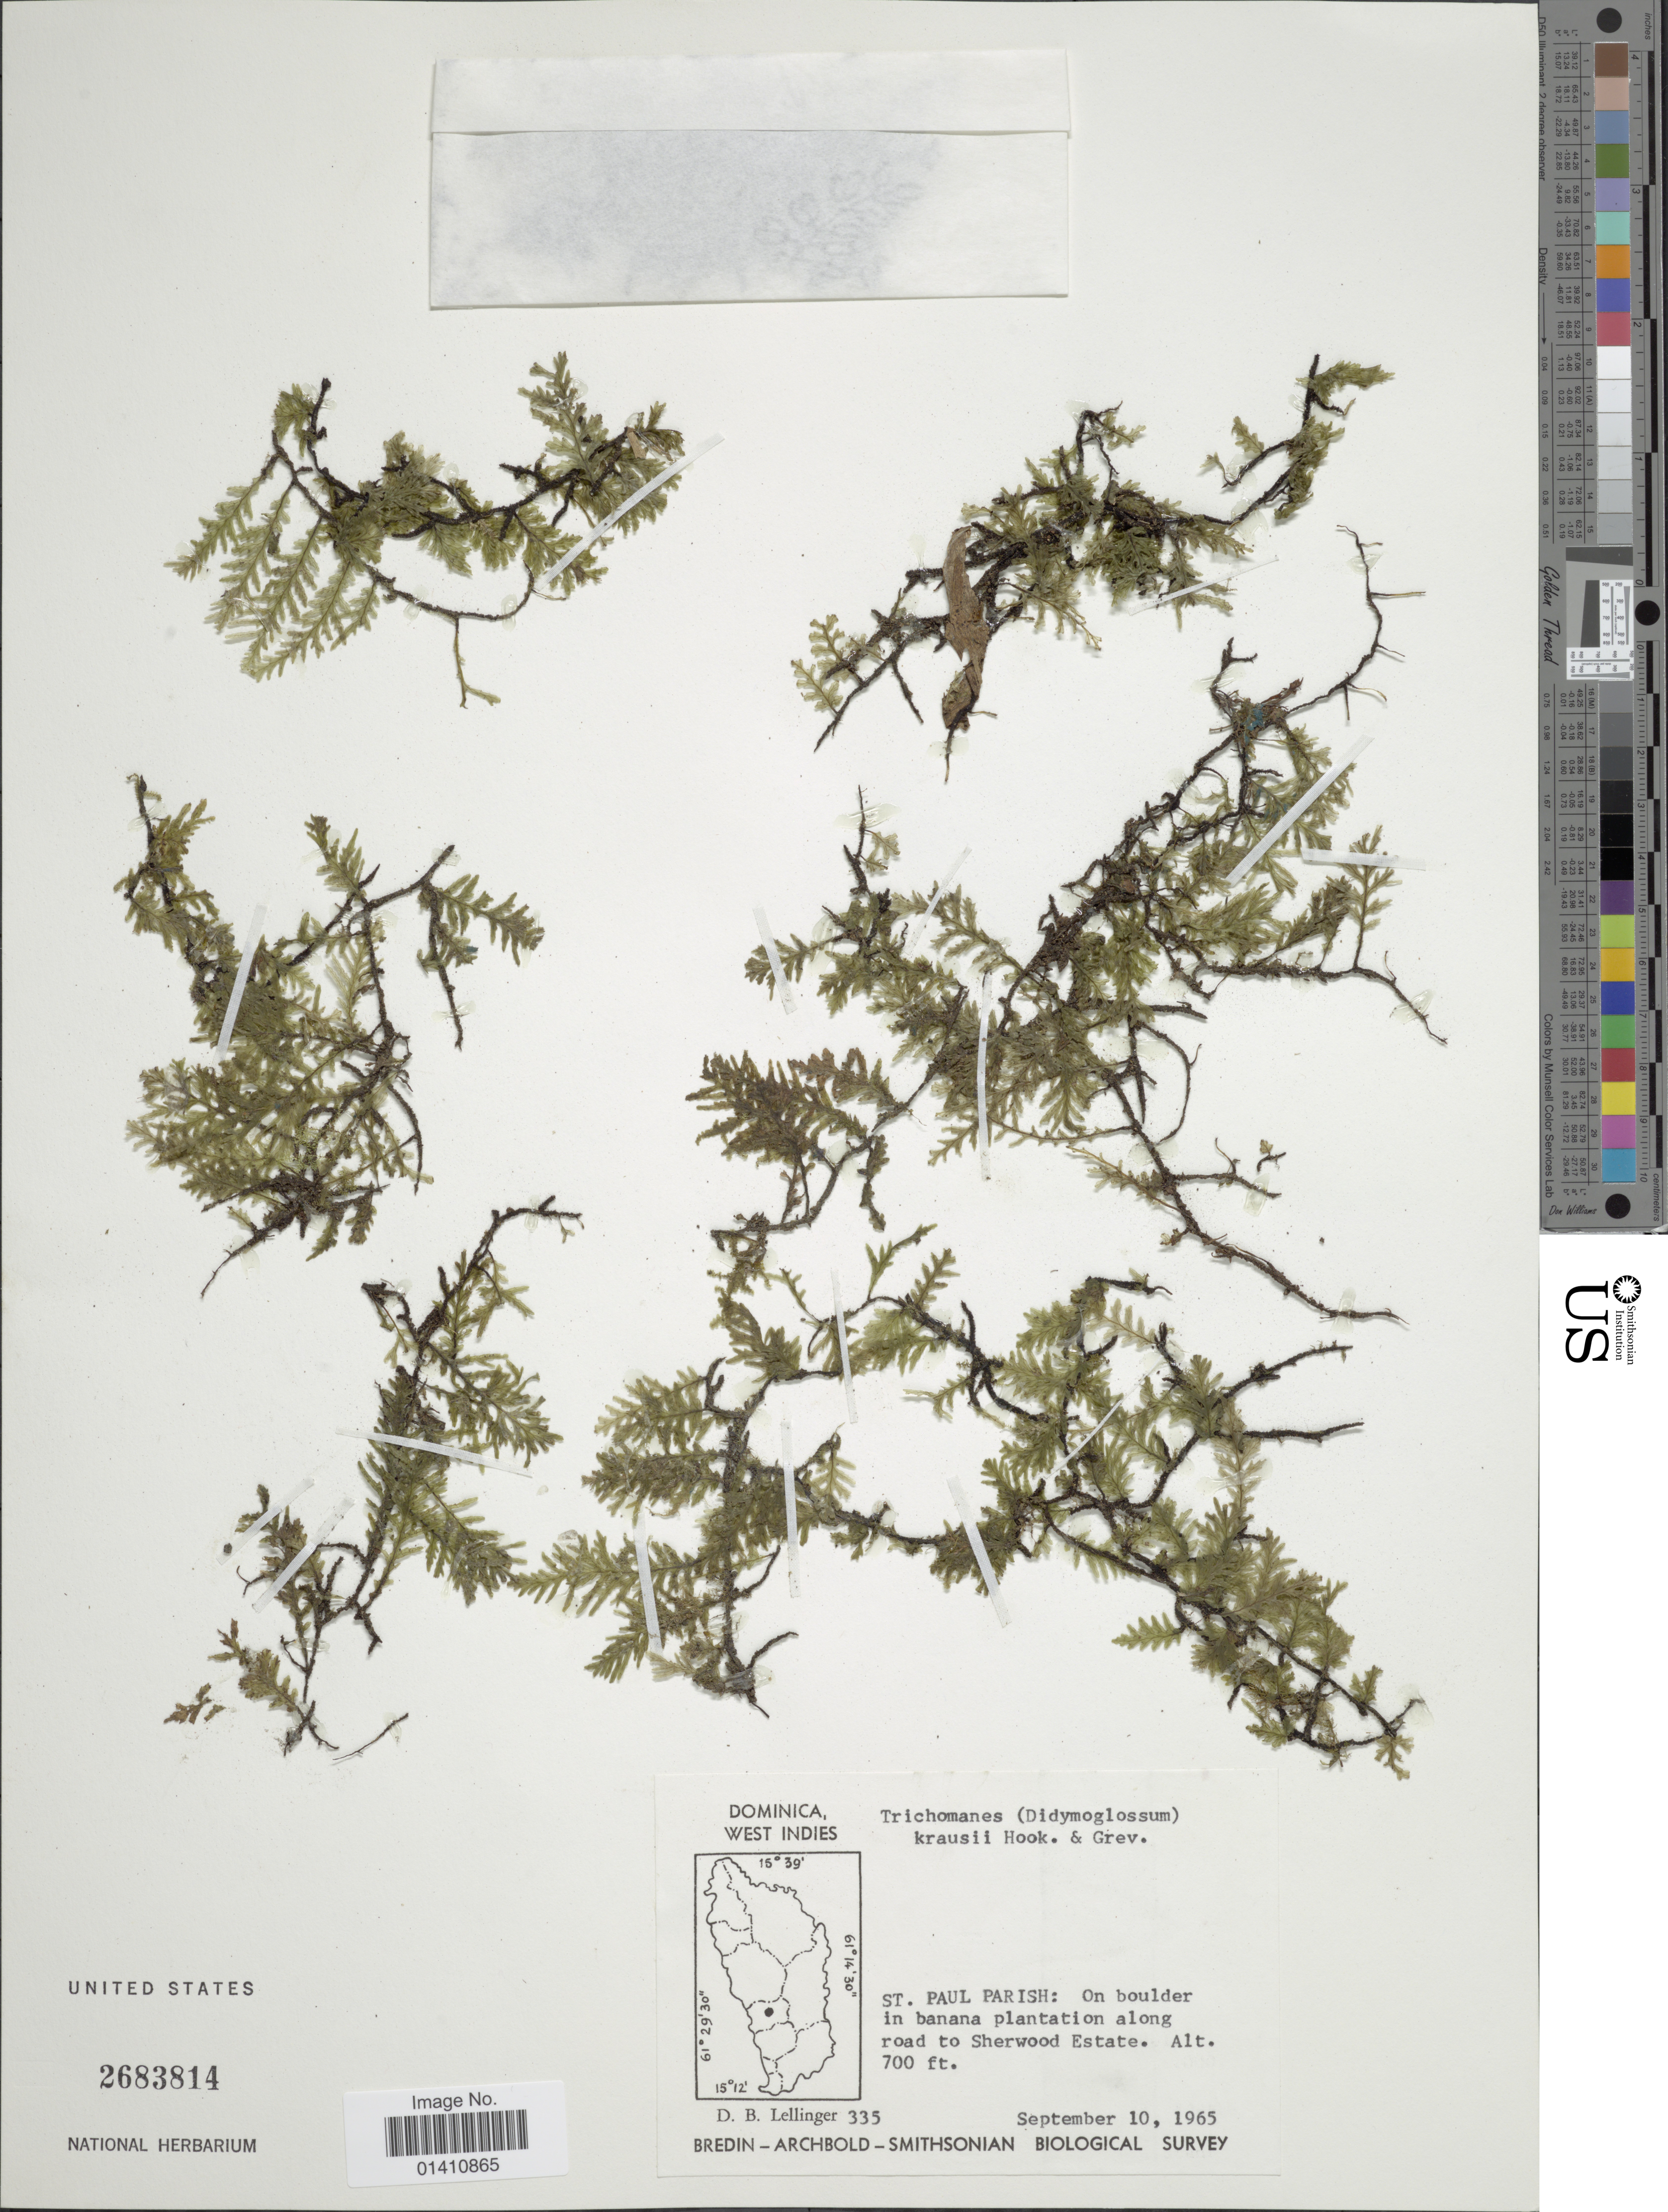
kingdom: Plantae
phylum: Tracheophyta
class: Polypodiopsida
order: Hymenophyllales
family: Hymenophyllaceae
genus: Didymoglossum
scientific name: Didymoglossum kraussii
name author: (Hook. & Grev.) C. Presl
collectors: D. B. Lellinger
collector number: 335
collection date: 1965-09-10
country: Dominica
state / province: St. Paul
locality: St. Paul Parish: On boulder in banana plantation along road to Sherwood Estate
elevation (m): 213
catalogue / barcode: US 2683814